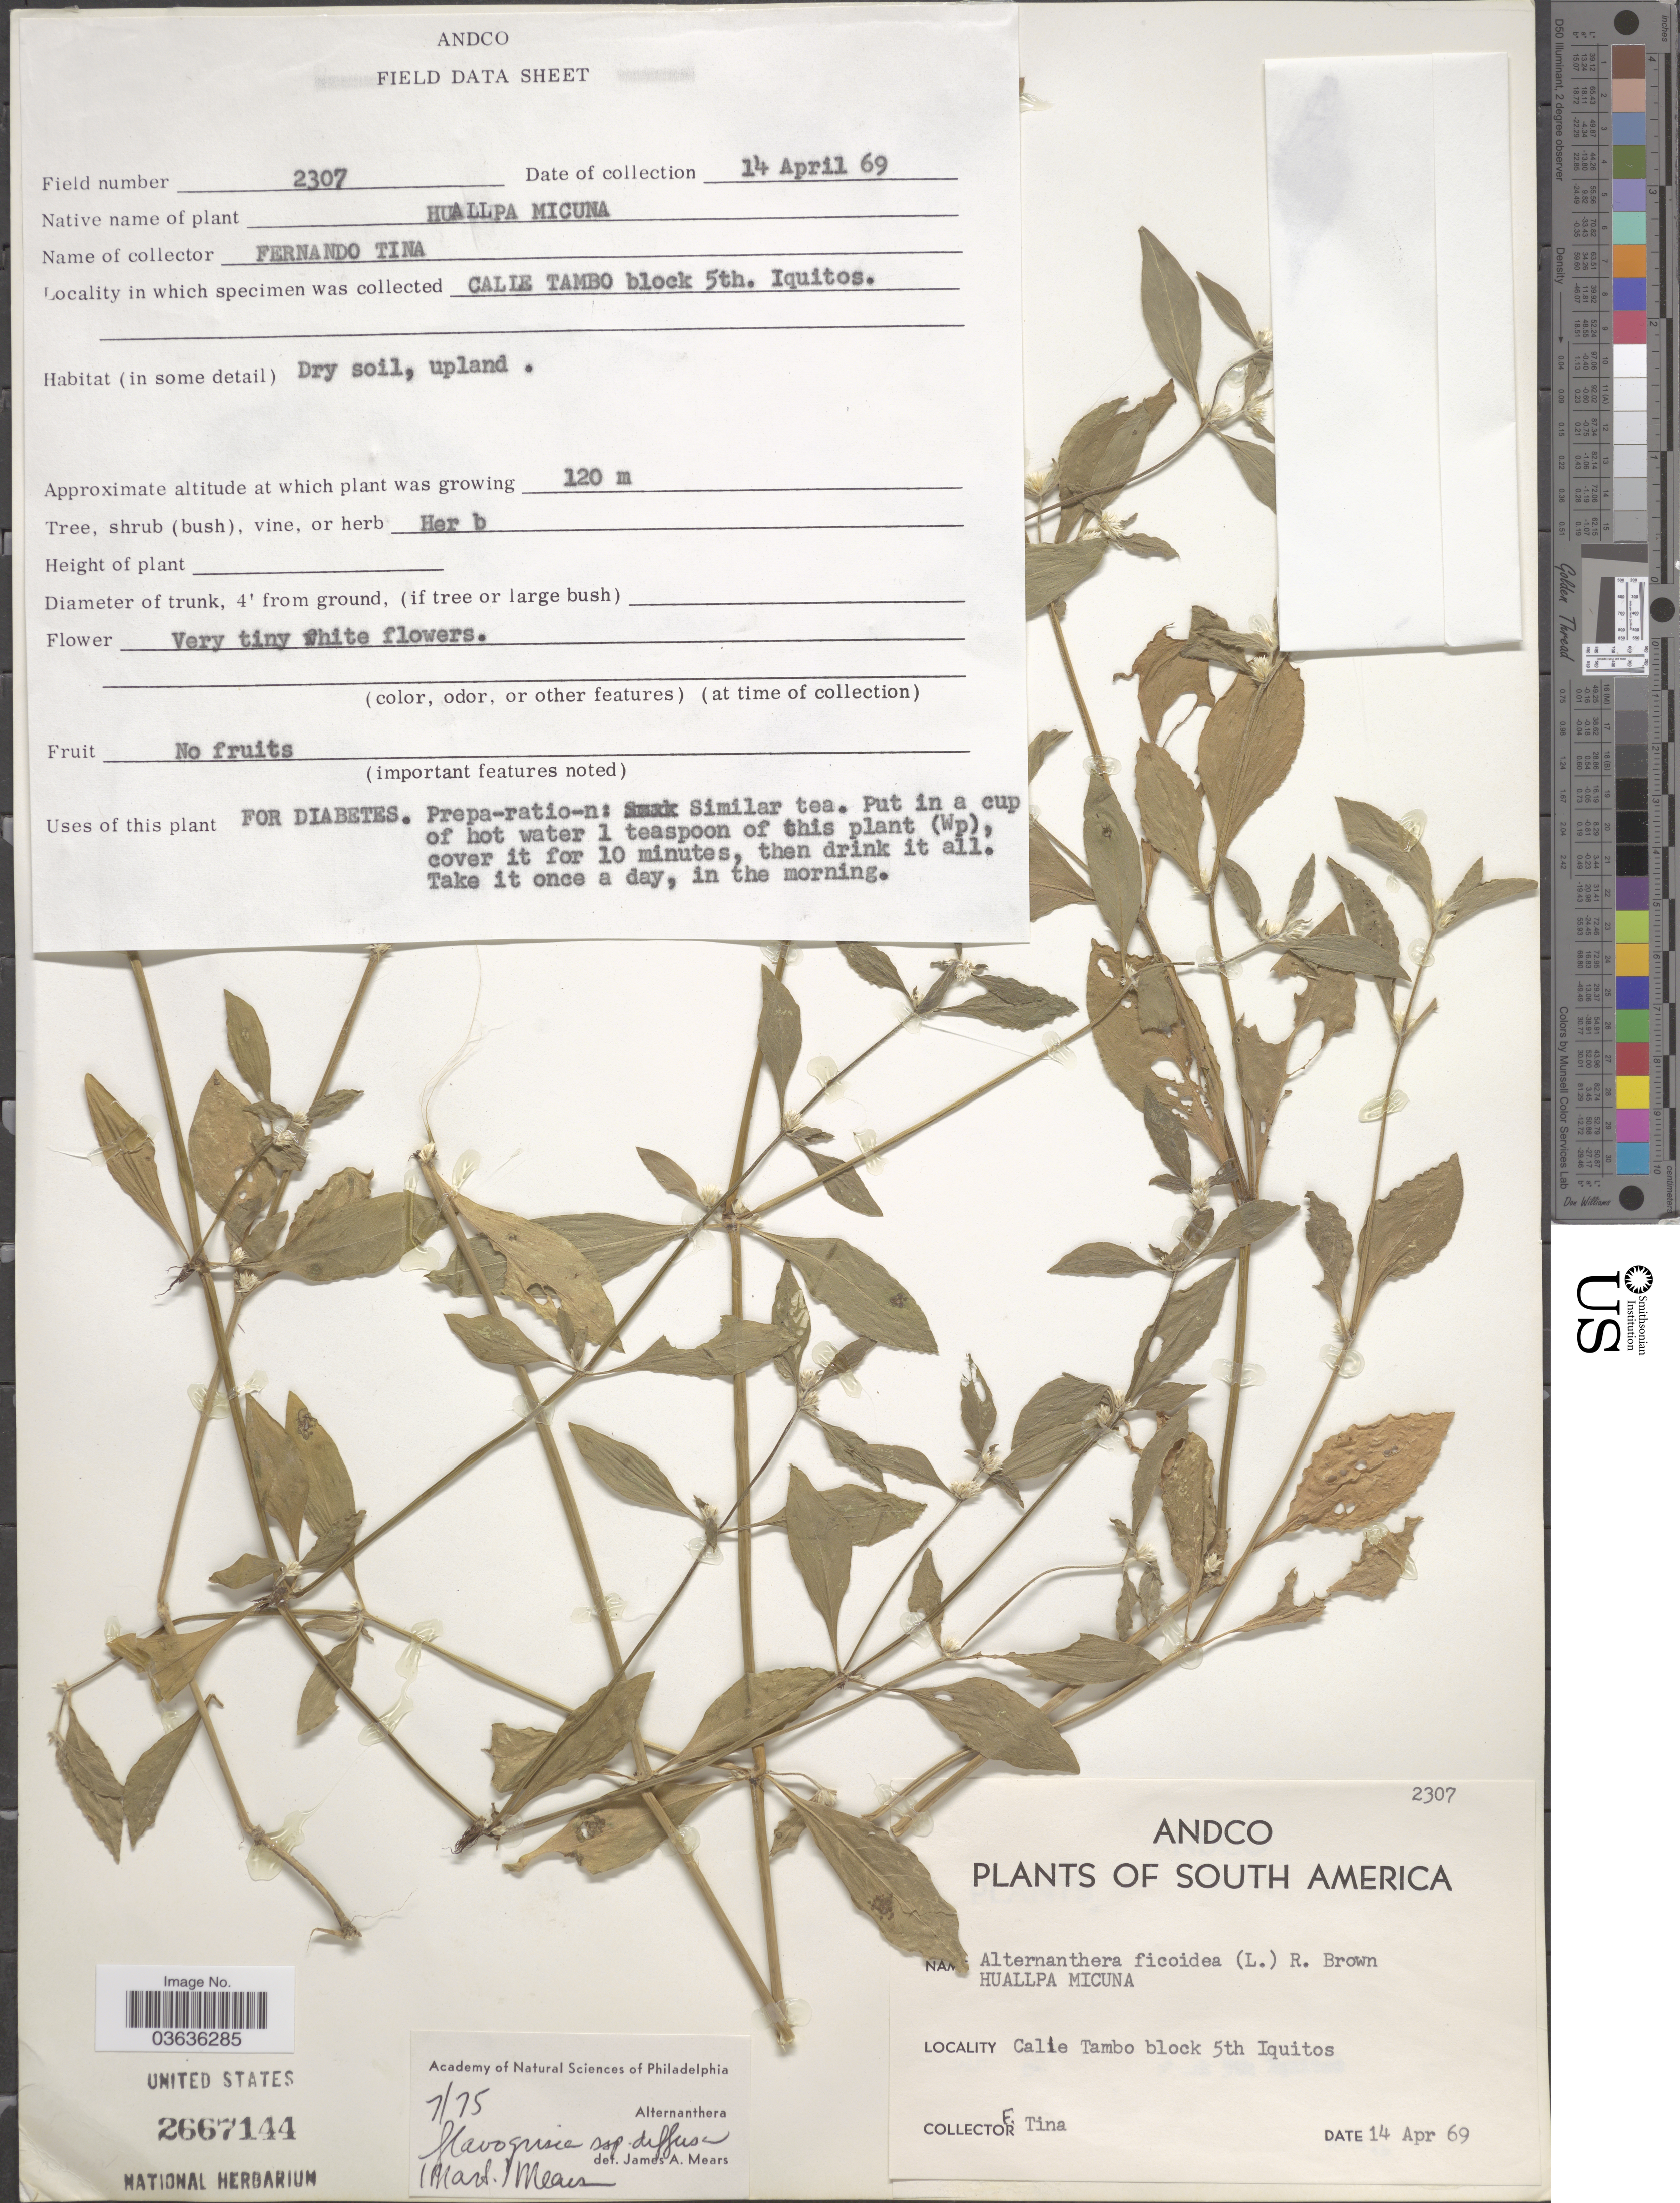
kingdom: Plantae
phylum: Tracheophyta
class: Magnoliopsida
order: Caryophyllales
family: Amaranthaceae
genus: Alternanthera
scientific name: Alternanthera flavogrisea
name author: Urb.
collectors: F. Tina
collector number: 2307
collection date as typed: Transcribed d/m/y: 14/4/69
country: Peru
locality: South America. Calle Tambo block 5th. Iquitos.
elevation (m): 120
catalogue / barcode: US 2667144